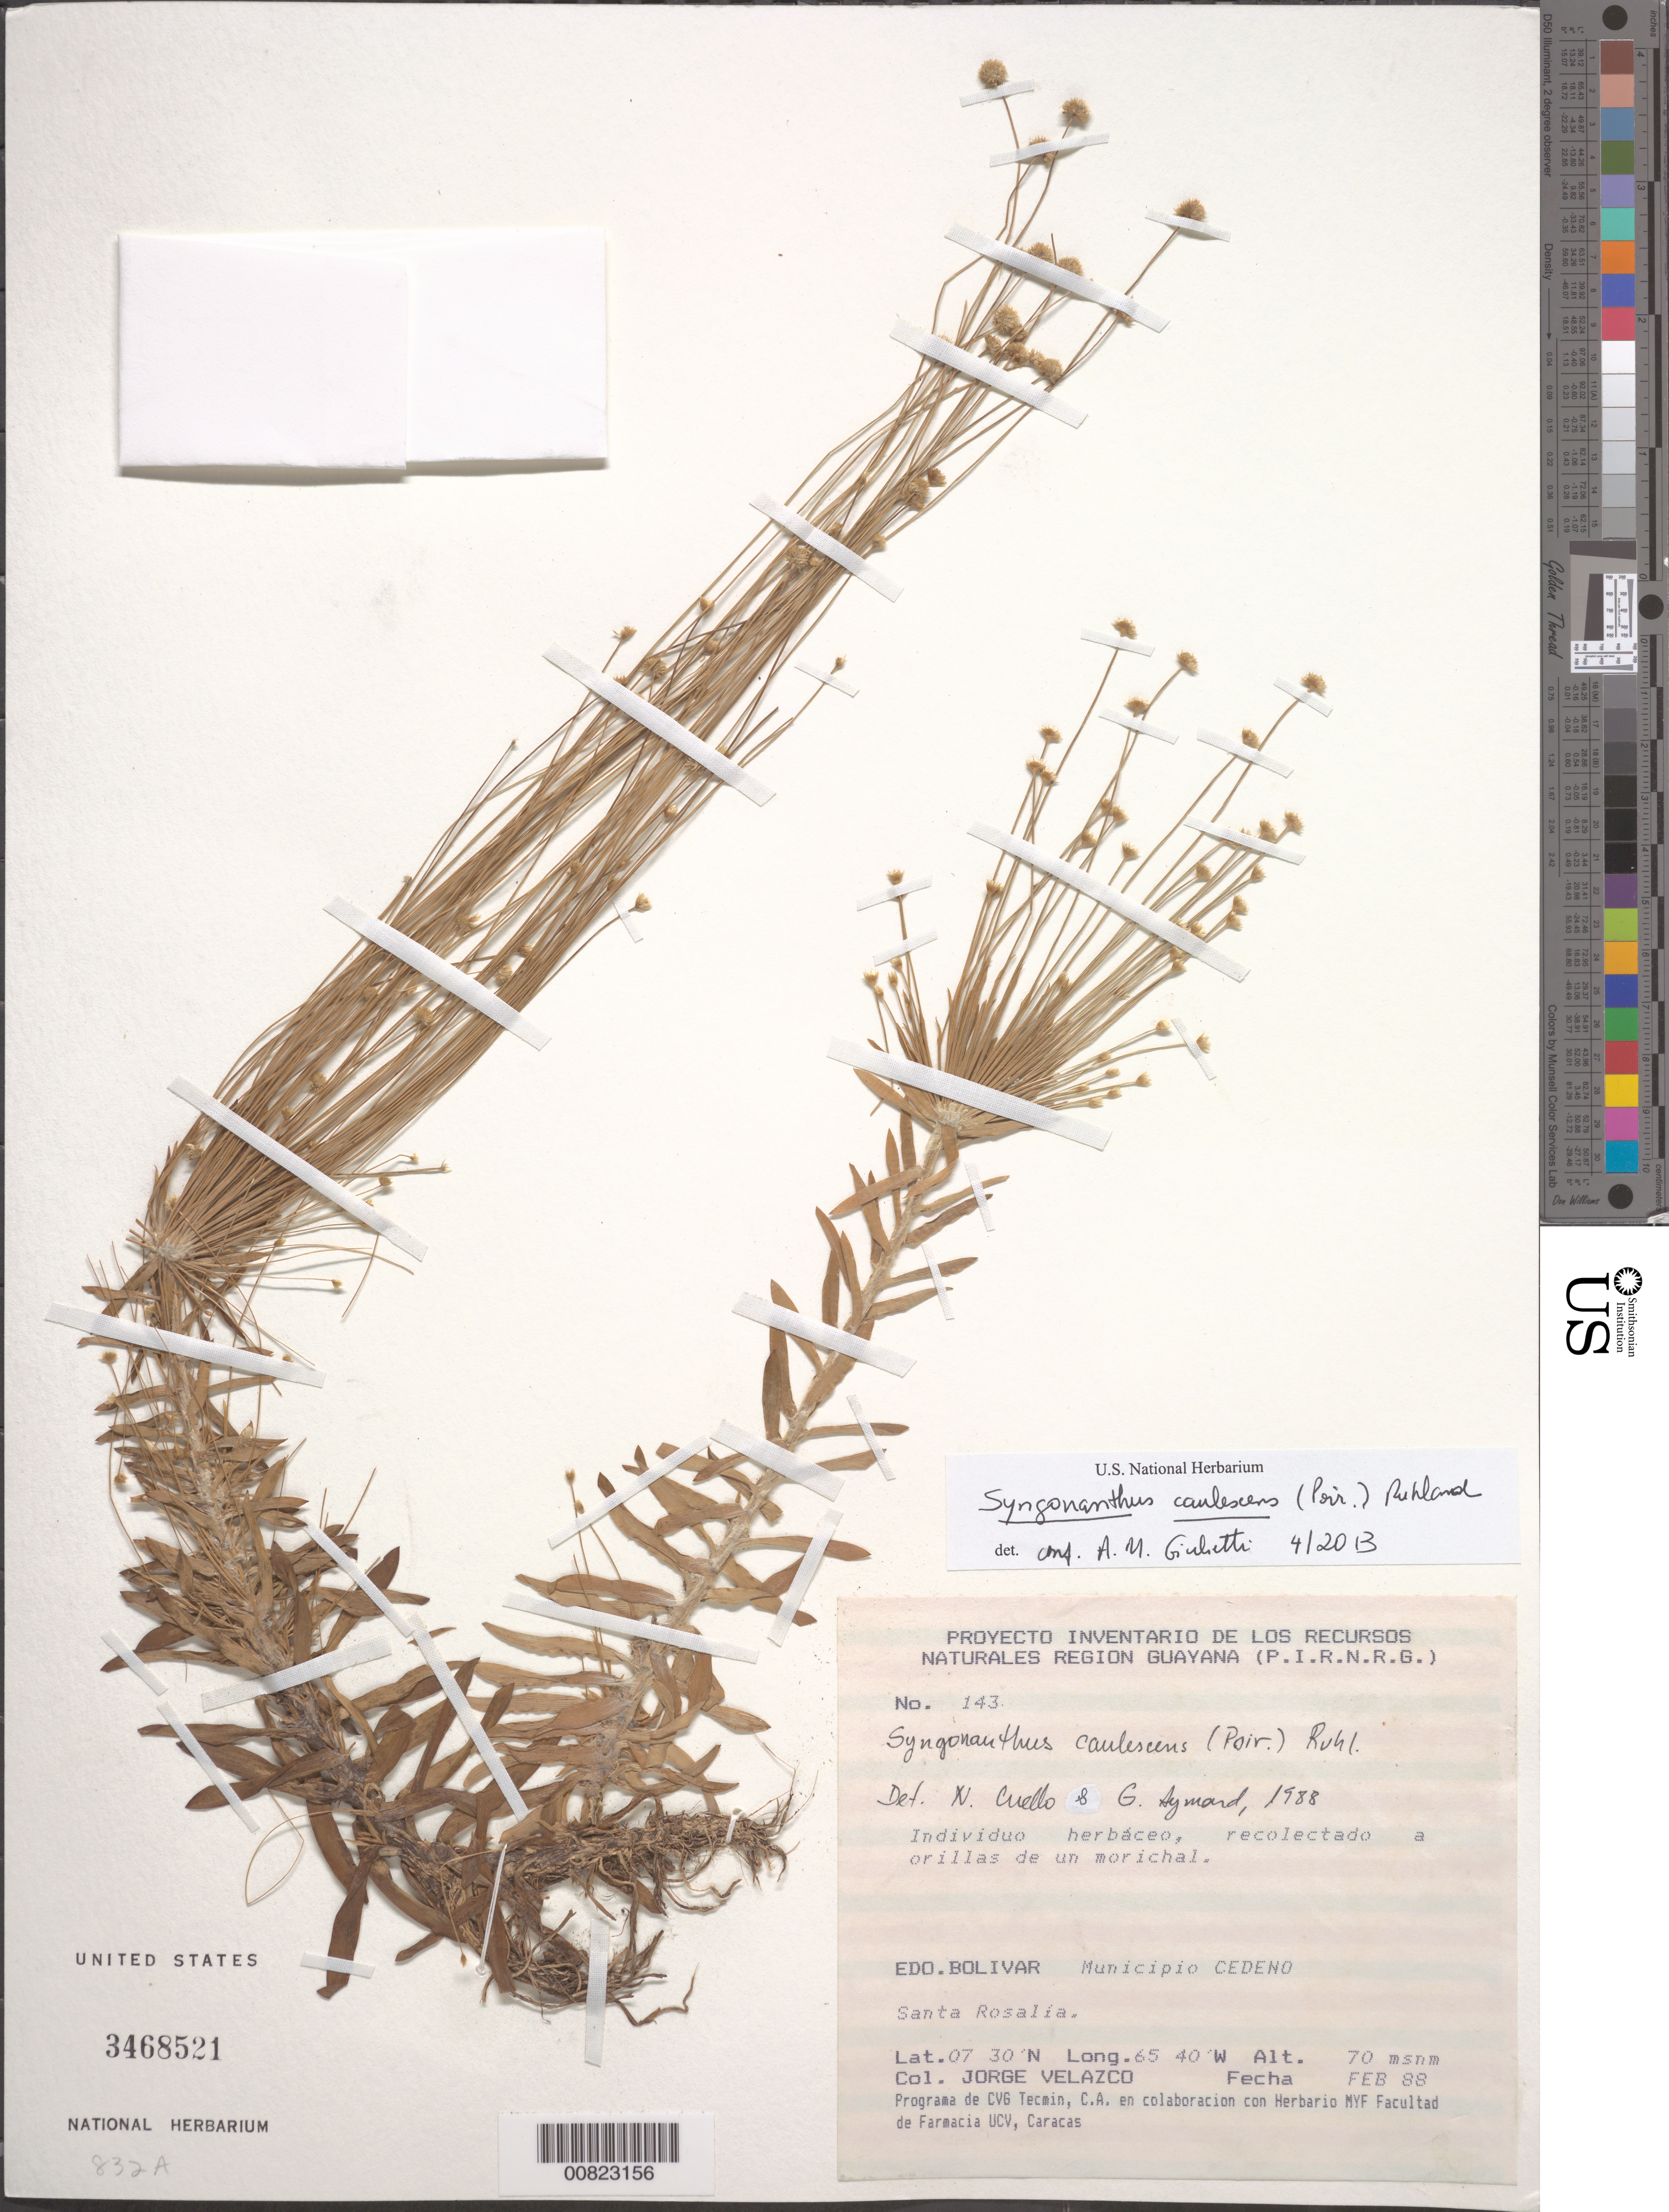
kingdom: Plantae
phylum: Tracheophyta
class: Liliopsida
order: Poales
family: Eriocaulaceae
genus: Syngonanthus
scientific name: Syngonanthus caulescens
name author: (Poir.) Ruhland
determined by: Aymard C., G. A.; Cuello, Nidia L.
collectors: J. Velazco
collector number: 143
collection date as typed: Feb-88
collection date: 1988-02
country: Venezuela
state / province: Bolívar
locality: Mun. Cedeño, Santa Rosalía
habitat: Orillis de un morichal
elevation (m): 70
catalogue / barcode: US 3468521